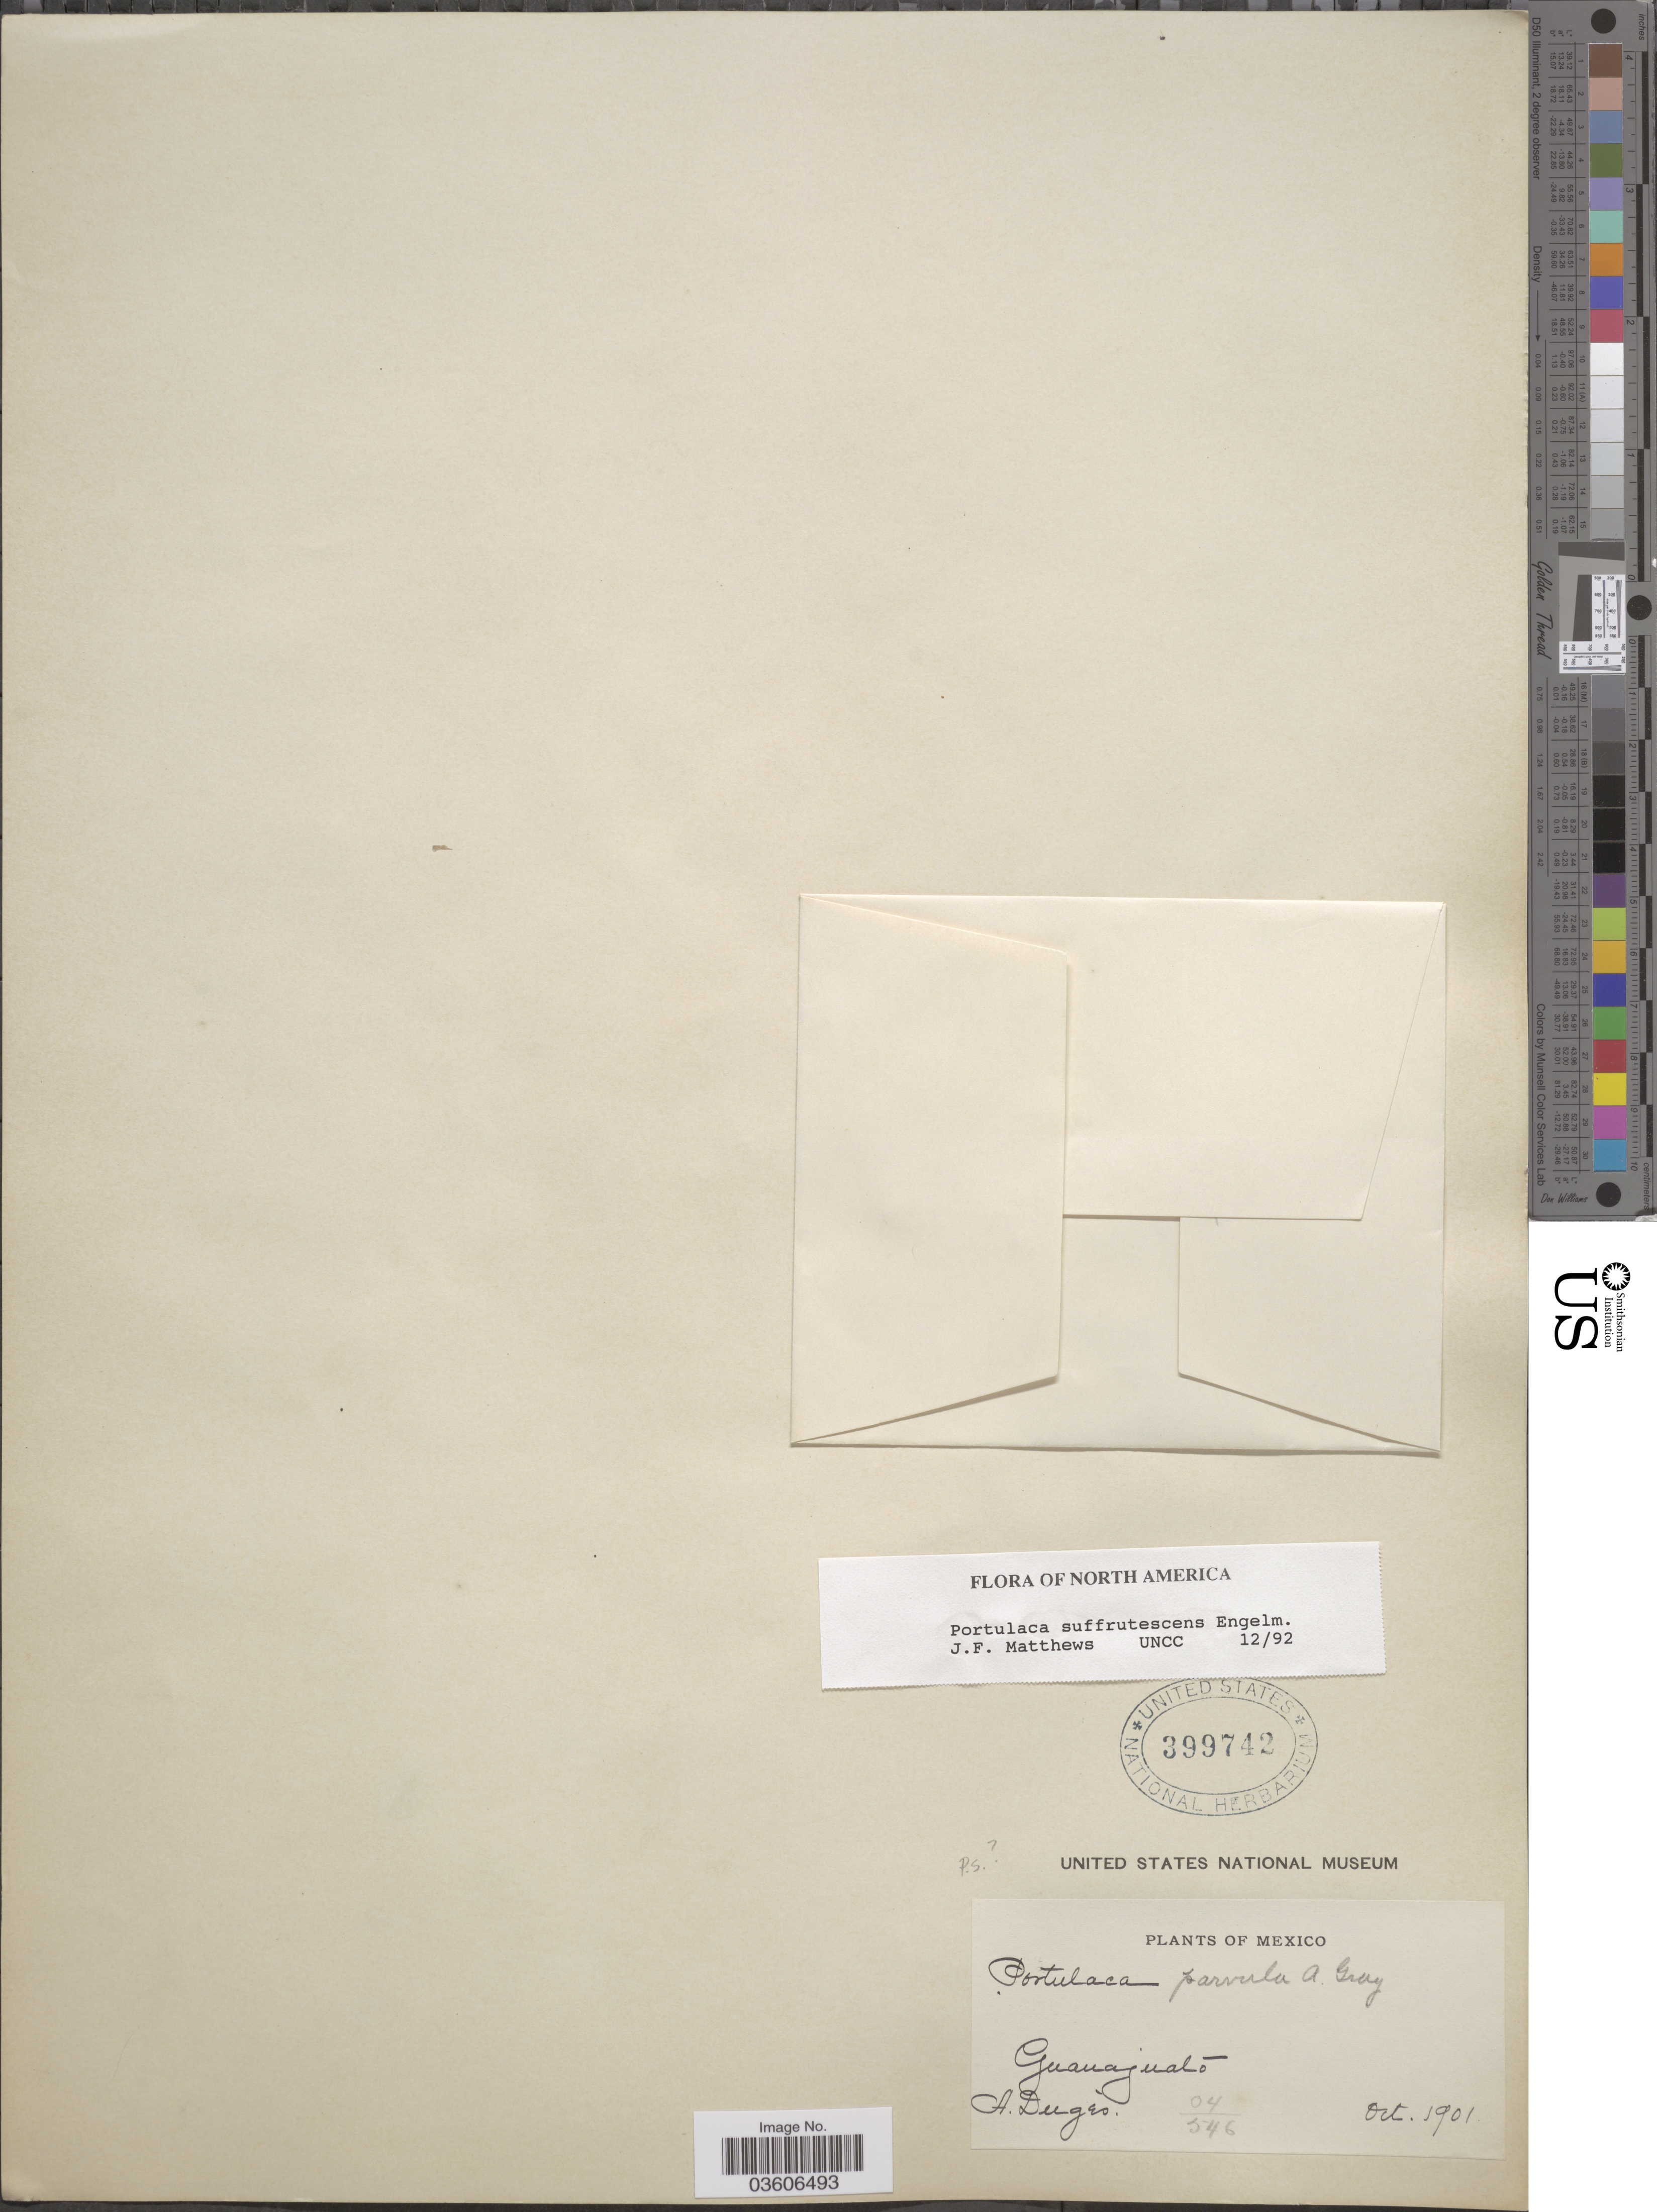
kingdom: Plantae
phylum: Tracheophyta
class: Magnoliopsida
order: Caryophyllales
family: Portulacaceae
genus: Portulaca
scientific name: Portulaca suffrutescens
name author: Engelm.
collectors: A. Dugas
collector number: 04/546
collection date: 1901-10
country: Mexico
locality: Guanajuato.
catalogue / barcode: US 399742